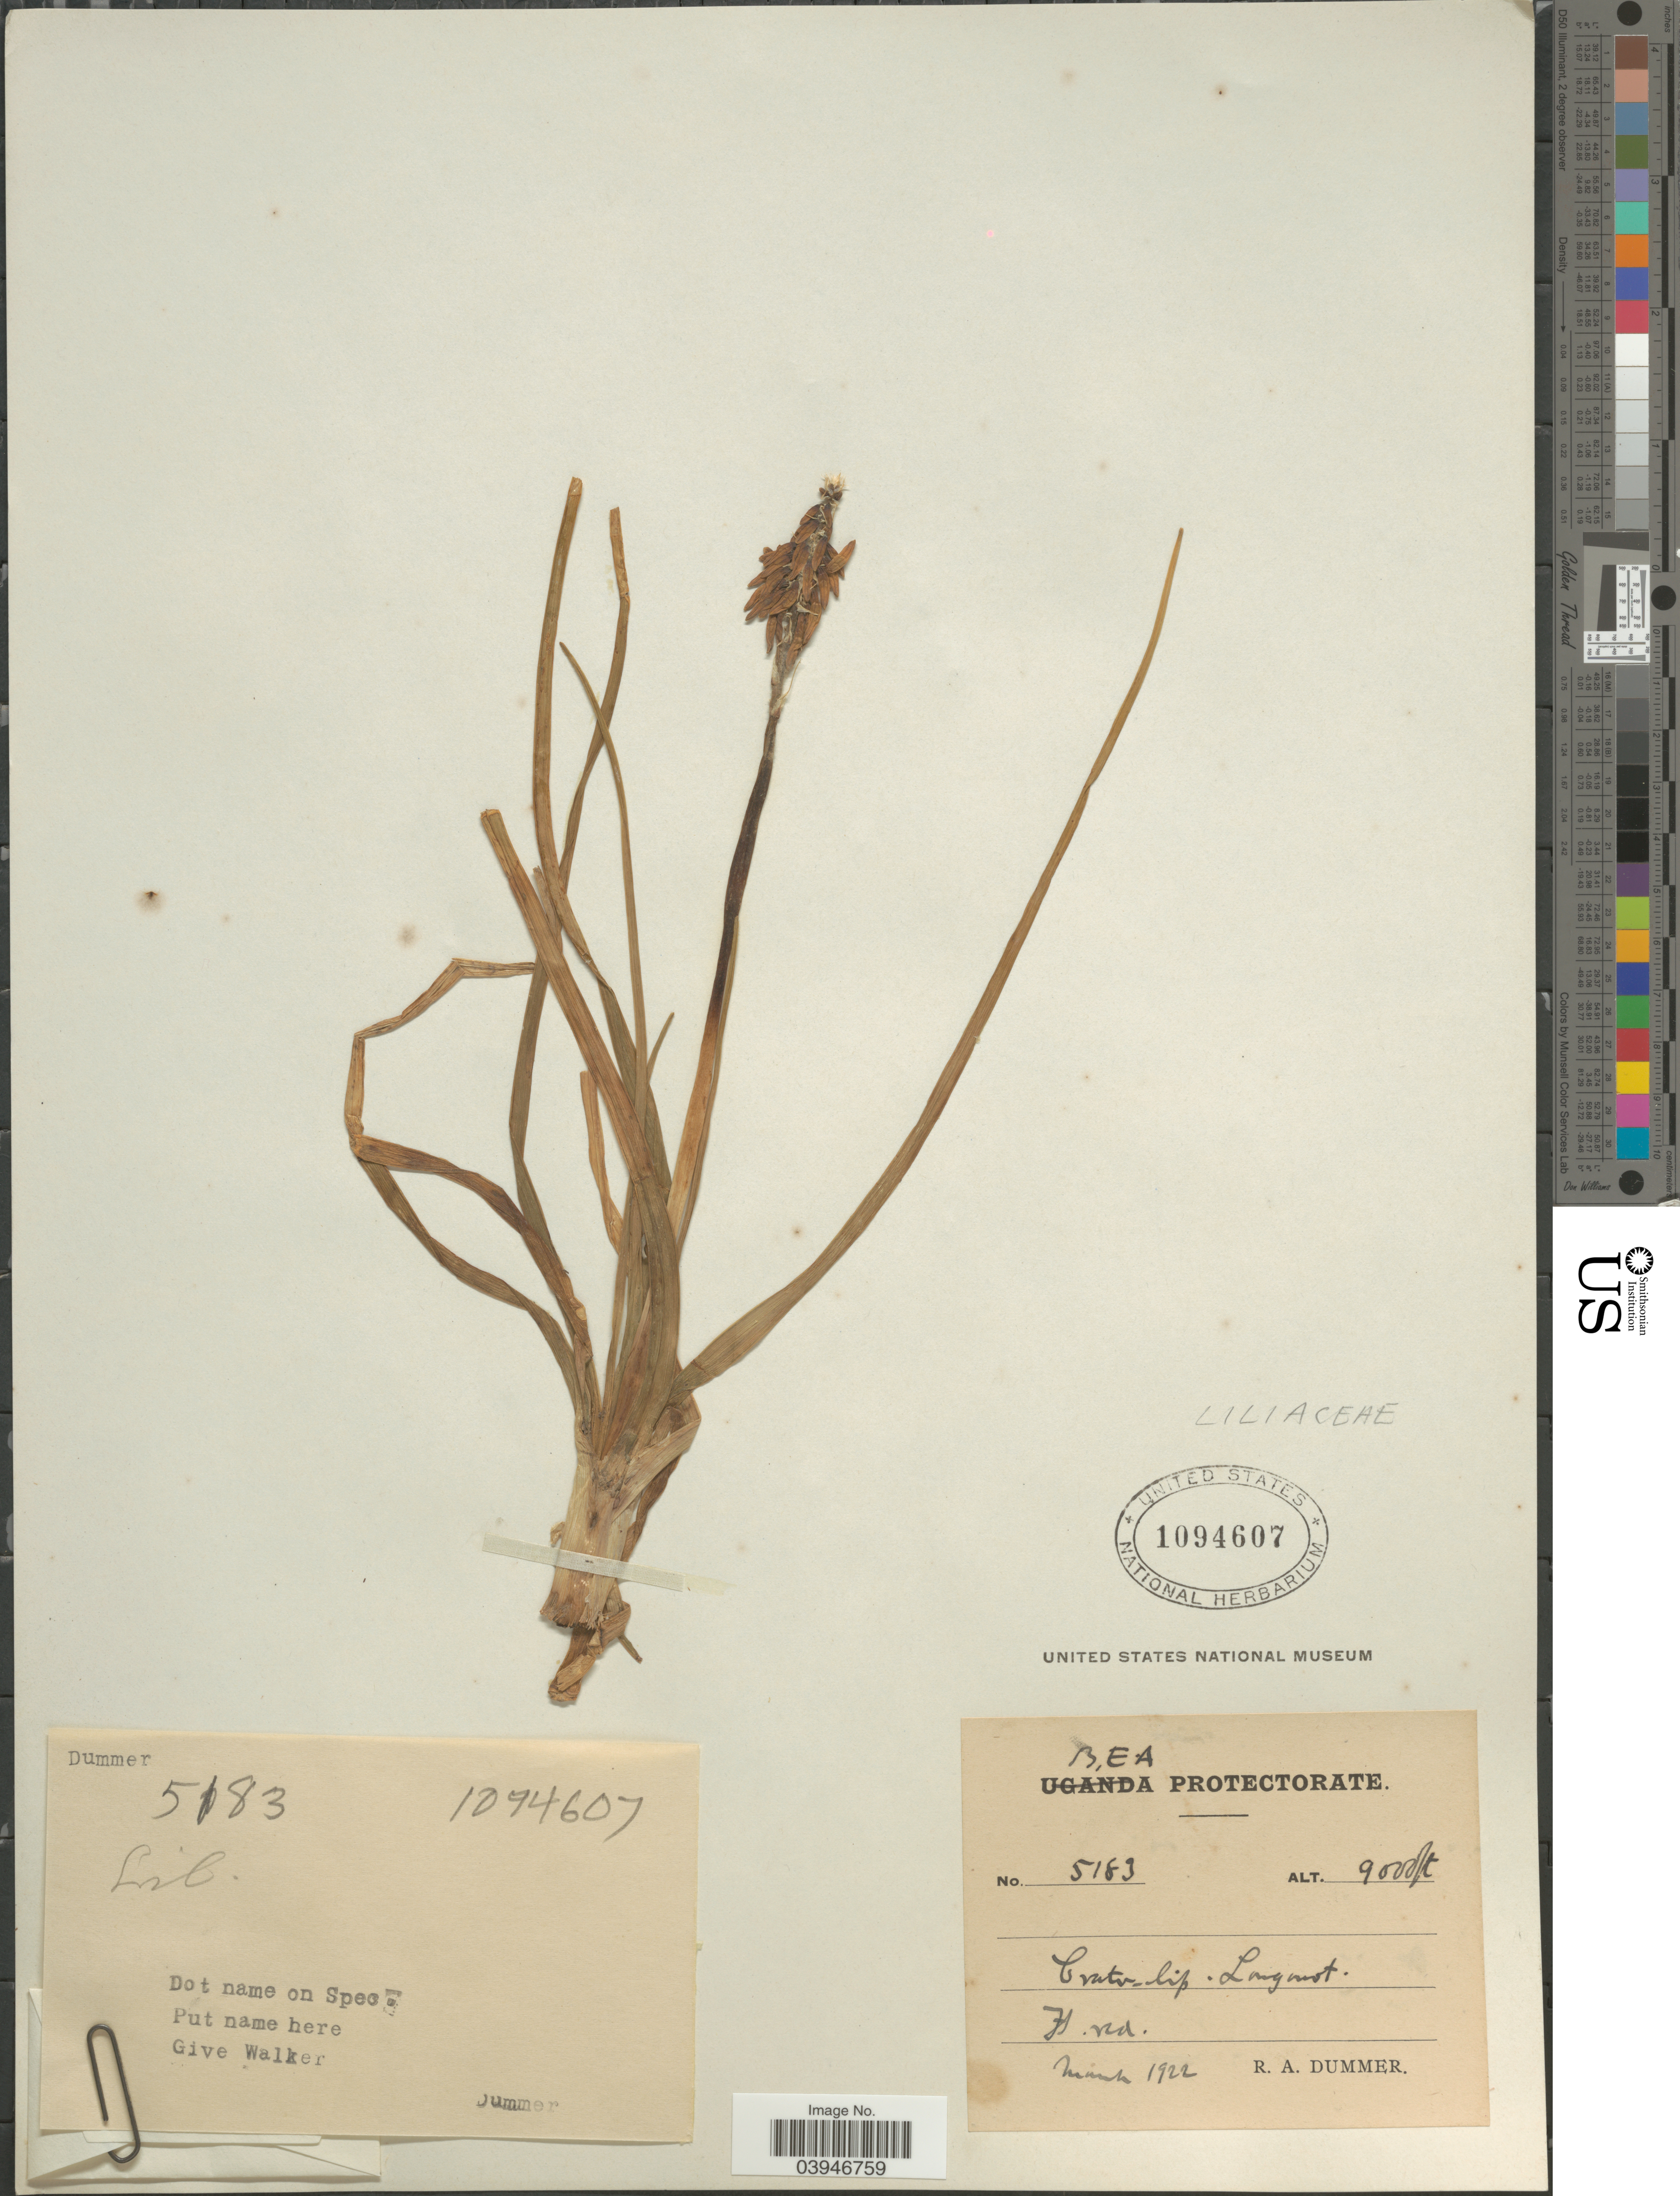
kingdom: Plantae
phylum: Tracheophyta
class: Liliopsida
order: Liliales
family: Liliaceae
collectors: R. Dümmer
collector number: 5183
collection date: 1922-03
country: Kenya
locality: B.E.A. Protectorate. Craterlip. Longonot.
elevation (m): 2743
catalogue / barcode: US 1094607